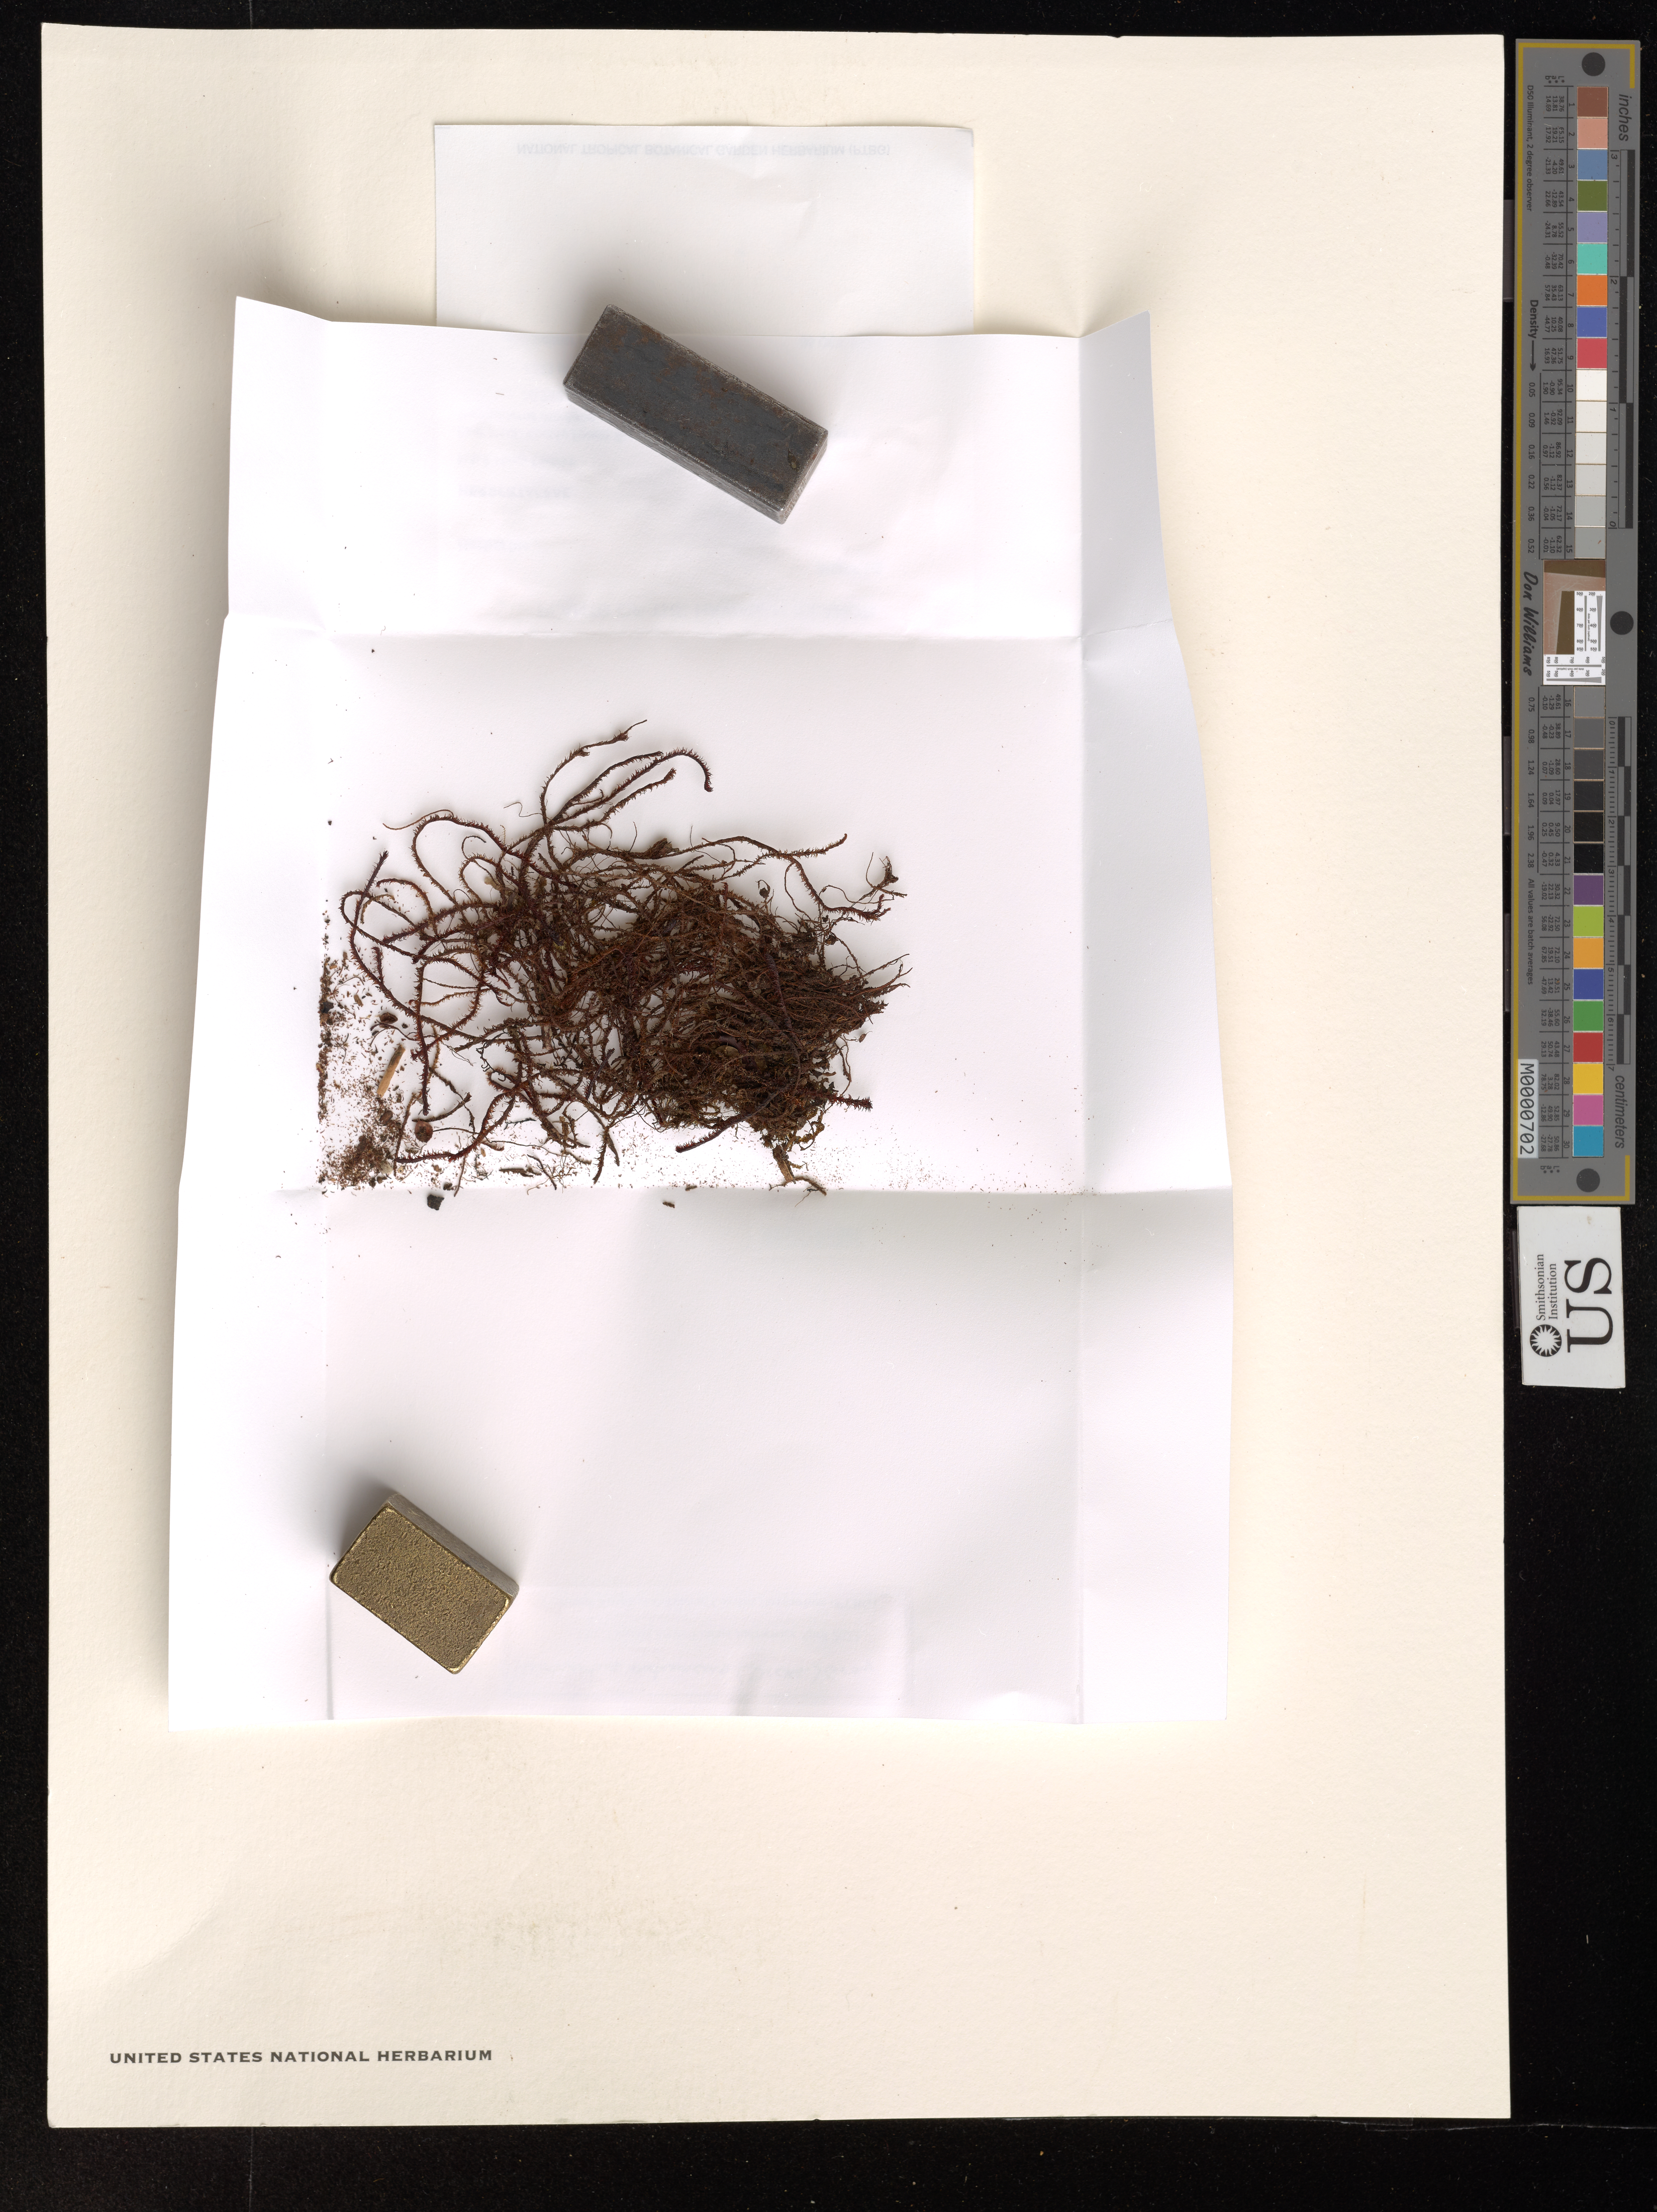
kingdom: Plantae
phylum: Marchantiophyta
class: Jungermanniopsida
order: Jungermanniales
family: Herbertaceae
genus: Herbertus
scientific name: Herbertus aduncus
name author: (Dicks.) S.F. Gray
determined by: Judziewicz, E.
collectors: H. Oppenheimer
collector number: H101625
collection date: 2016-10-06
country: United States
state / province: Hawaii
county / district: Maui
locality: The Hawaiian Islands. Maui Hana District. East Maui, Koolau Forest Reserve, east fork Heleleikeoha Stream.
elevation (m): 1323